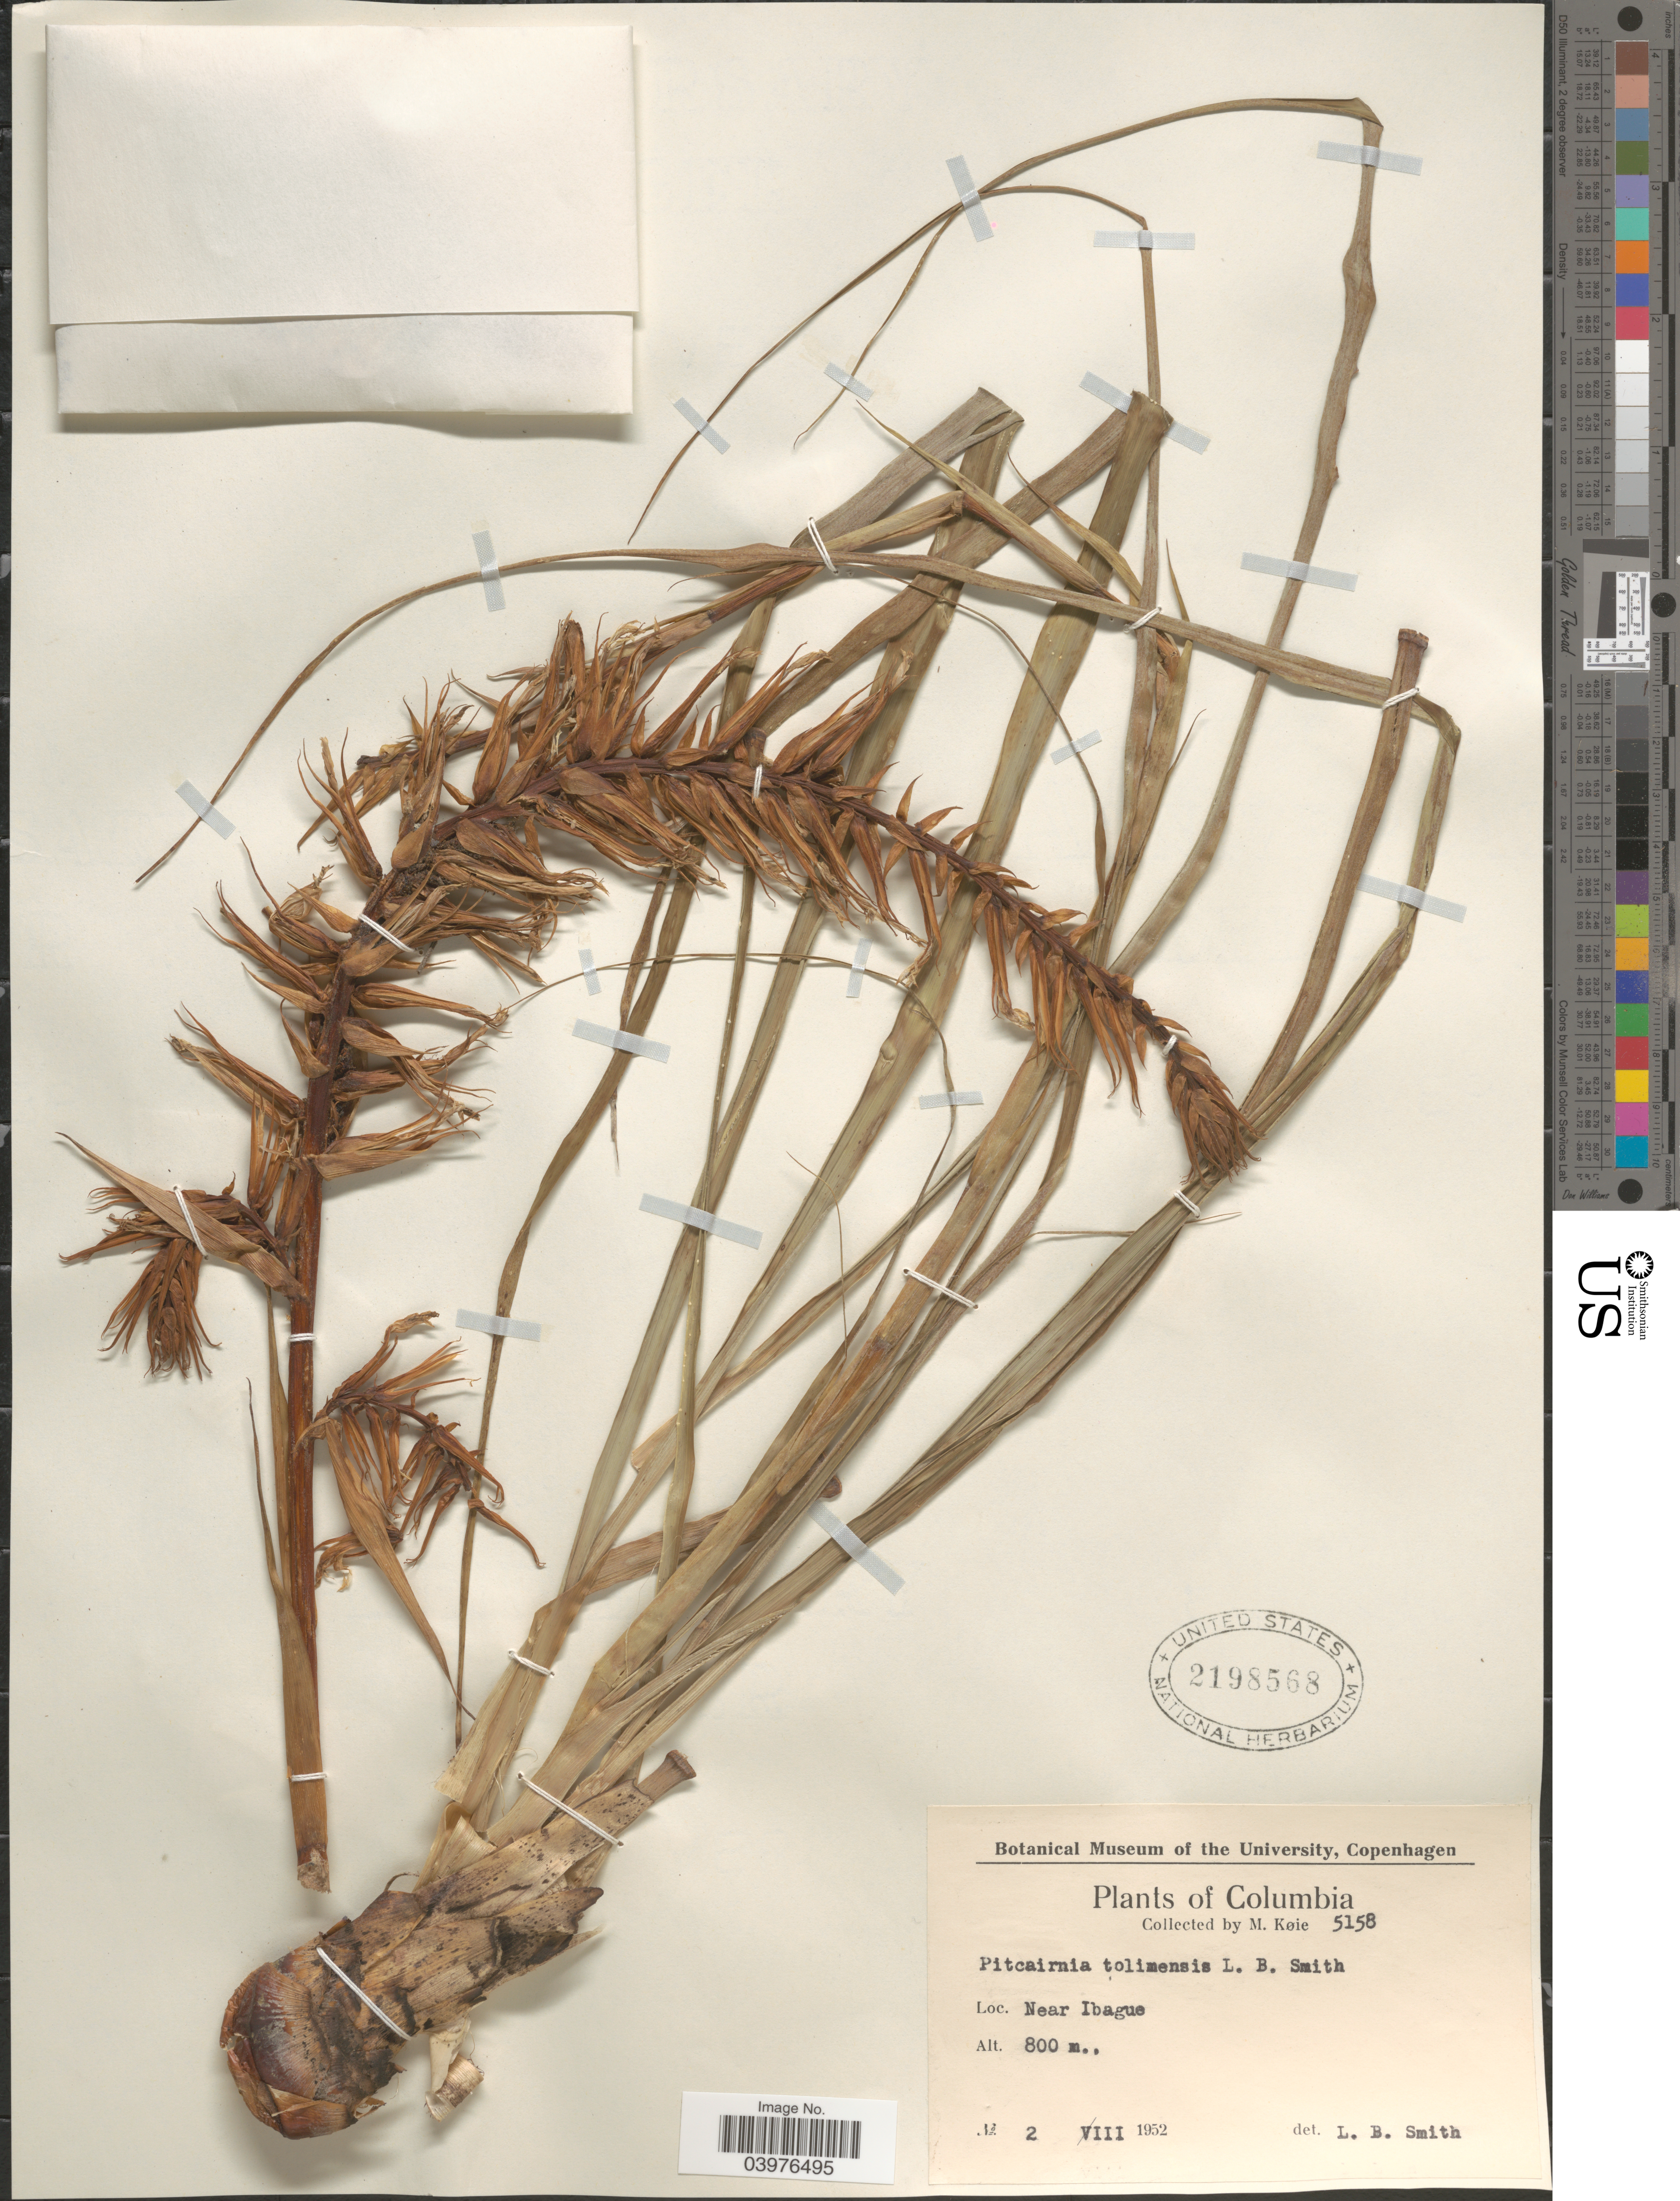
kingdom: Plantae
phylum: Tracheophyta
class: Liliopsida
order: Poales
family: Bromeliaceae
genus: Pitcairnia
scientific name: Pitcairnia tolimensis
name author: L.B. Sm.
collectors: M. Köie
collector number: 5158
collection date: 1952-03-02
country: Colombia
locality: Near Ibague.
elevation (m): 800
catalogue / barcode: US 2198568